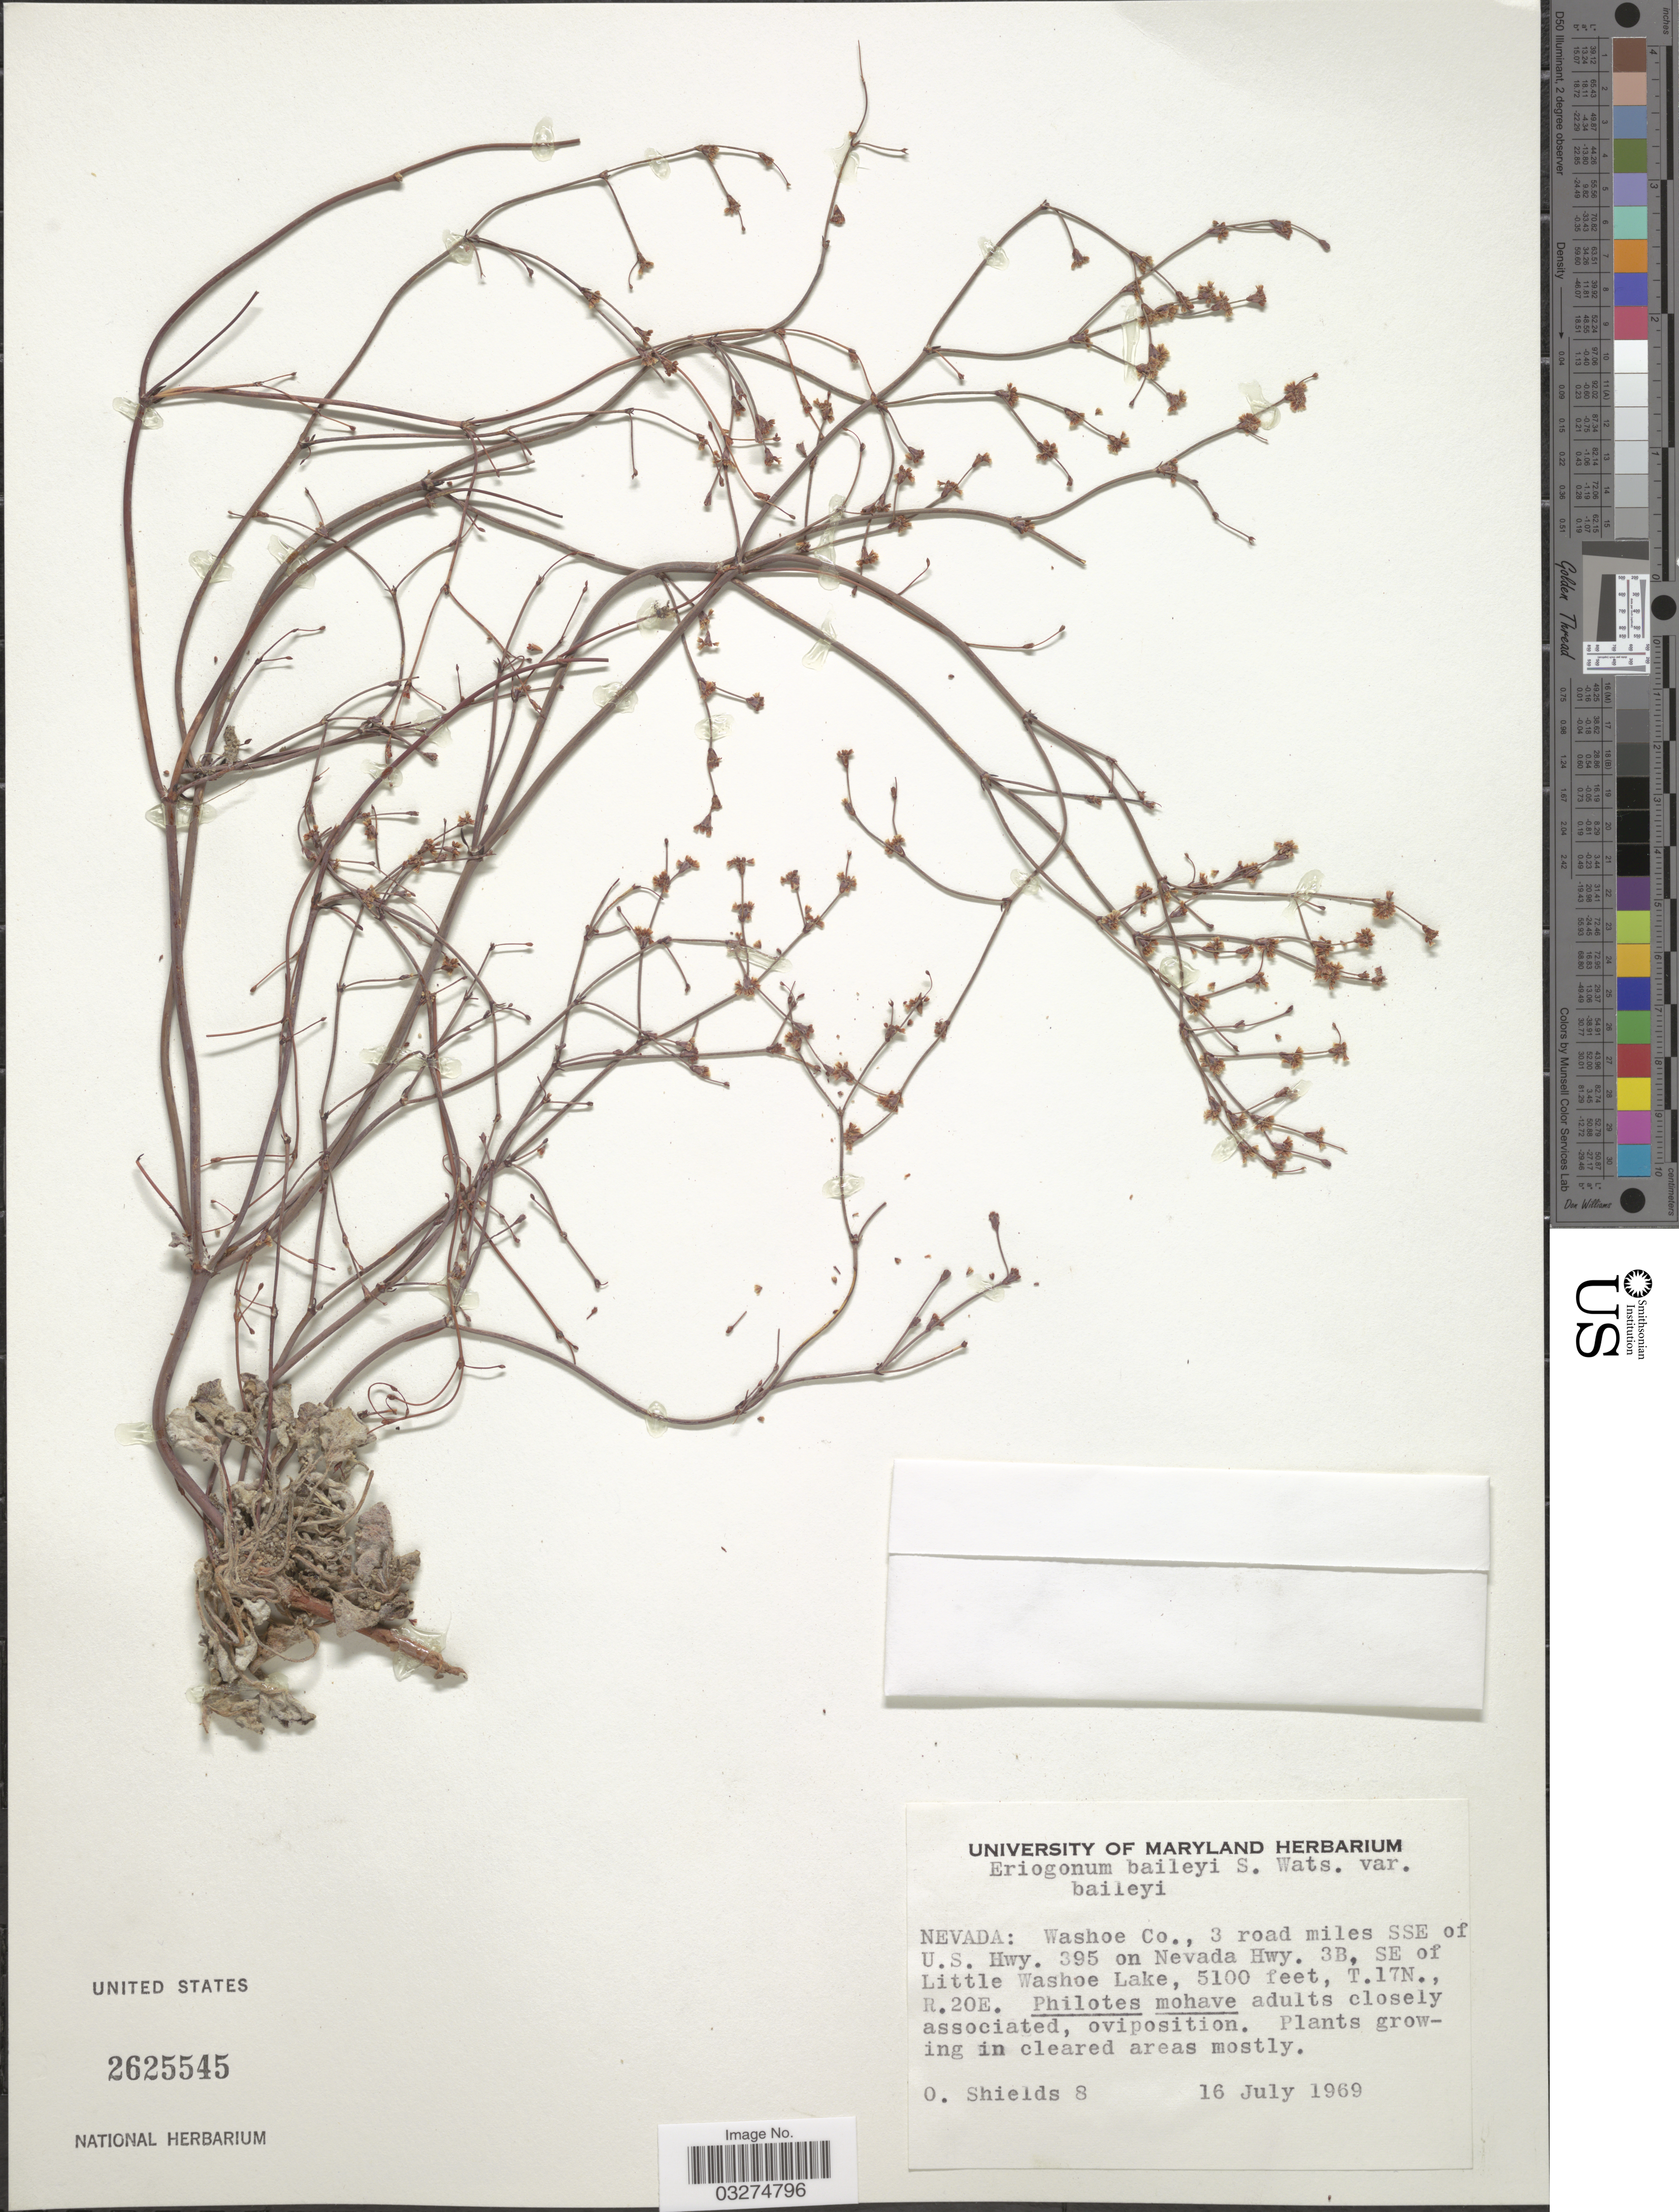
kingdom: Plantae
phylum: Tracheophyta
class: Magnoliopsida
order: Caryophyllales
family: Polygonaceae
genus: Eriogonum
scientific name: Eriogonum baileyi var. baileyi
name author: S. Watson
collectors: O. Shields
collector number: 8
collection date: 1969-07-16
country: United States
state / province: Nevada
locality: Washoe Co., 3 road miles SSE of U.S. Hwy. 395 on Nevada Hwy. 3B, SE of Little Washoe Lake. T.17N., R.20E.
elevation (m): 1554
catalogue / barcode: US 2625545